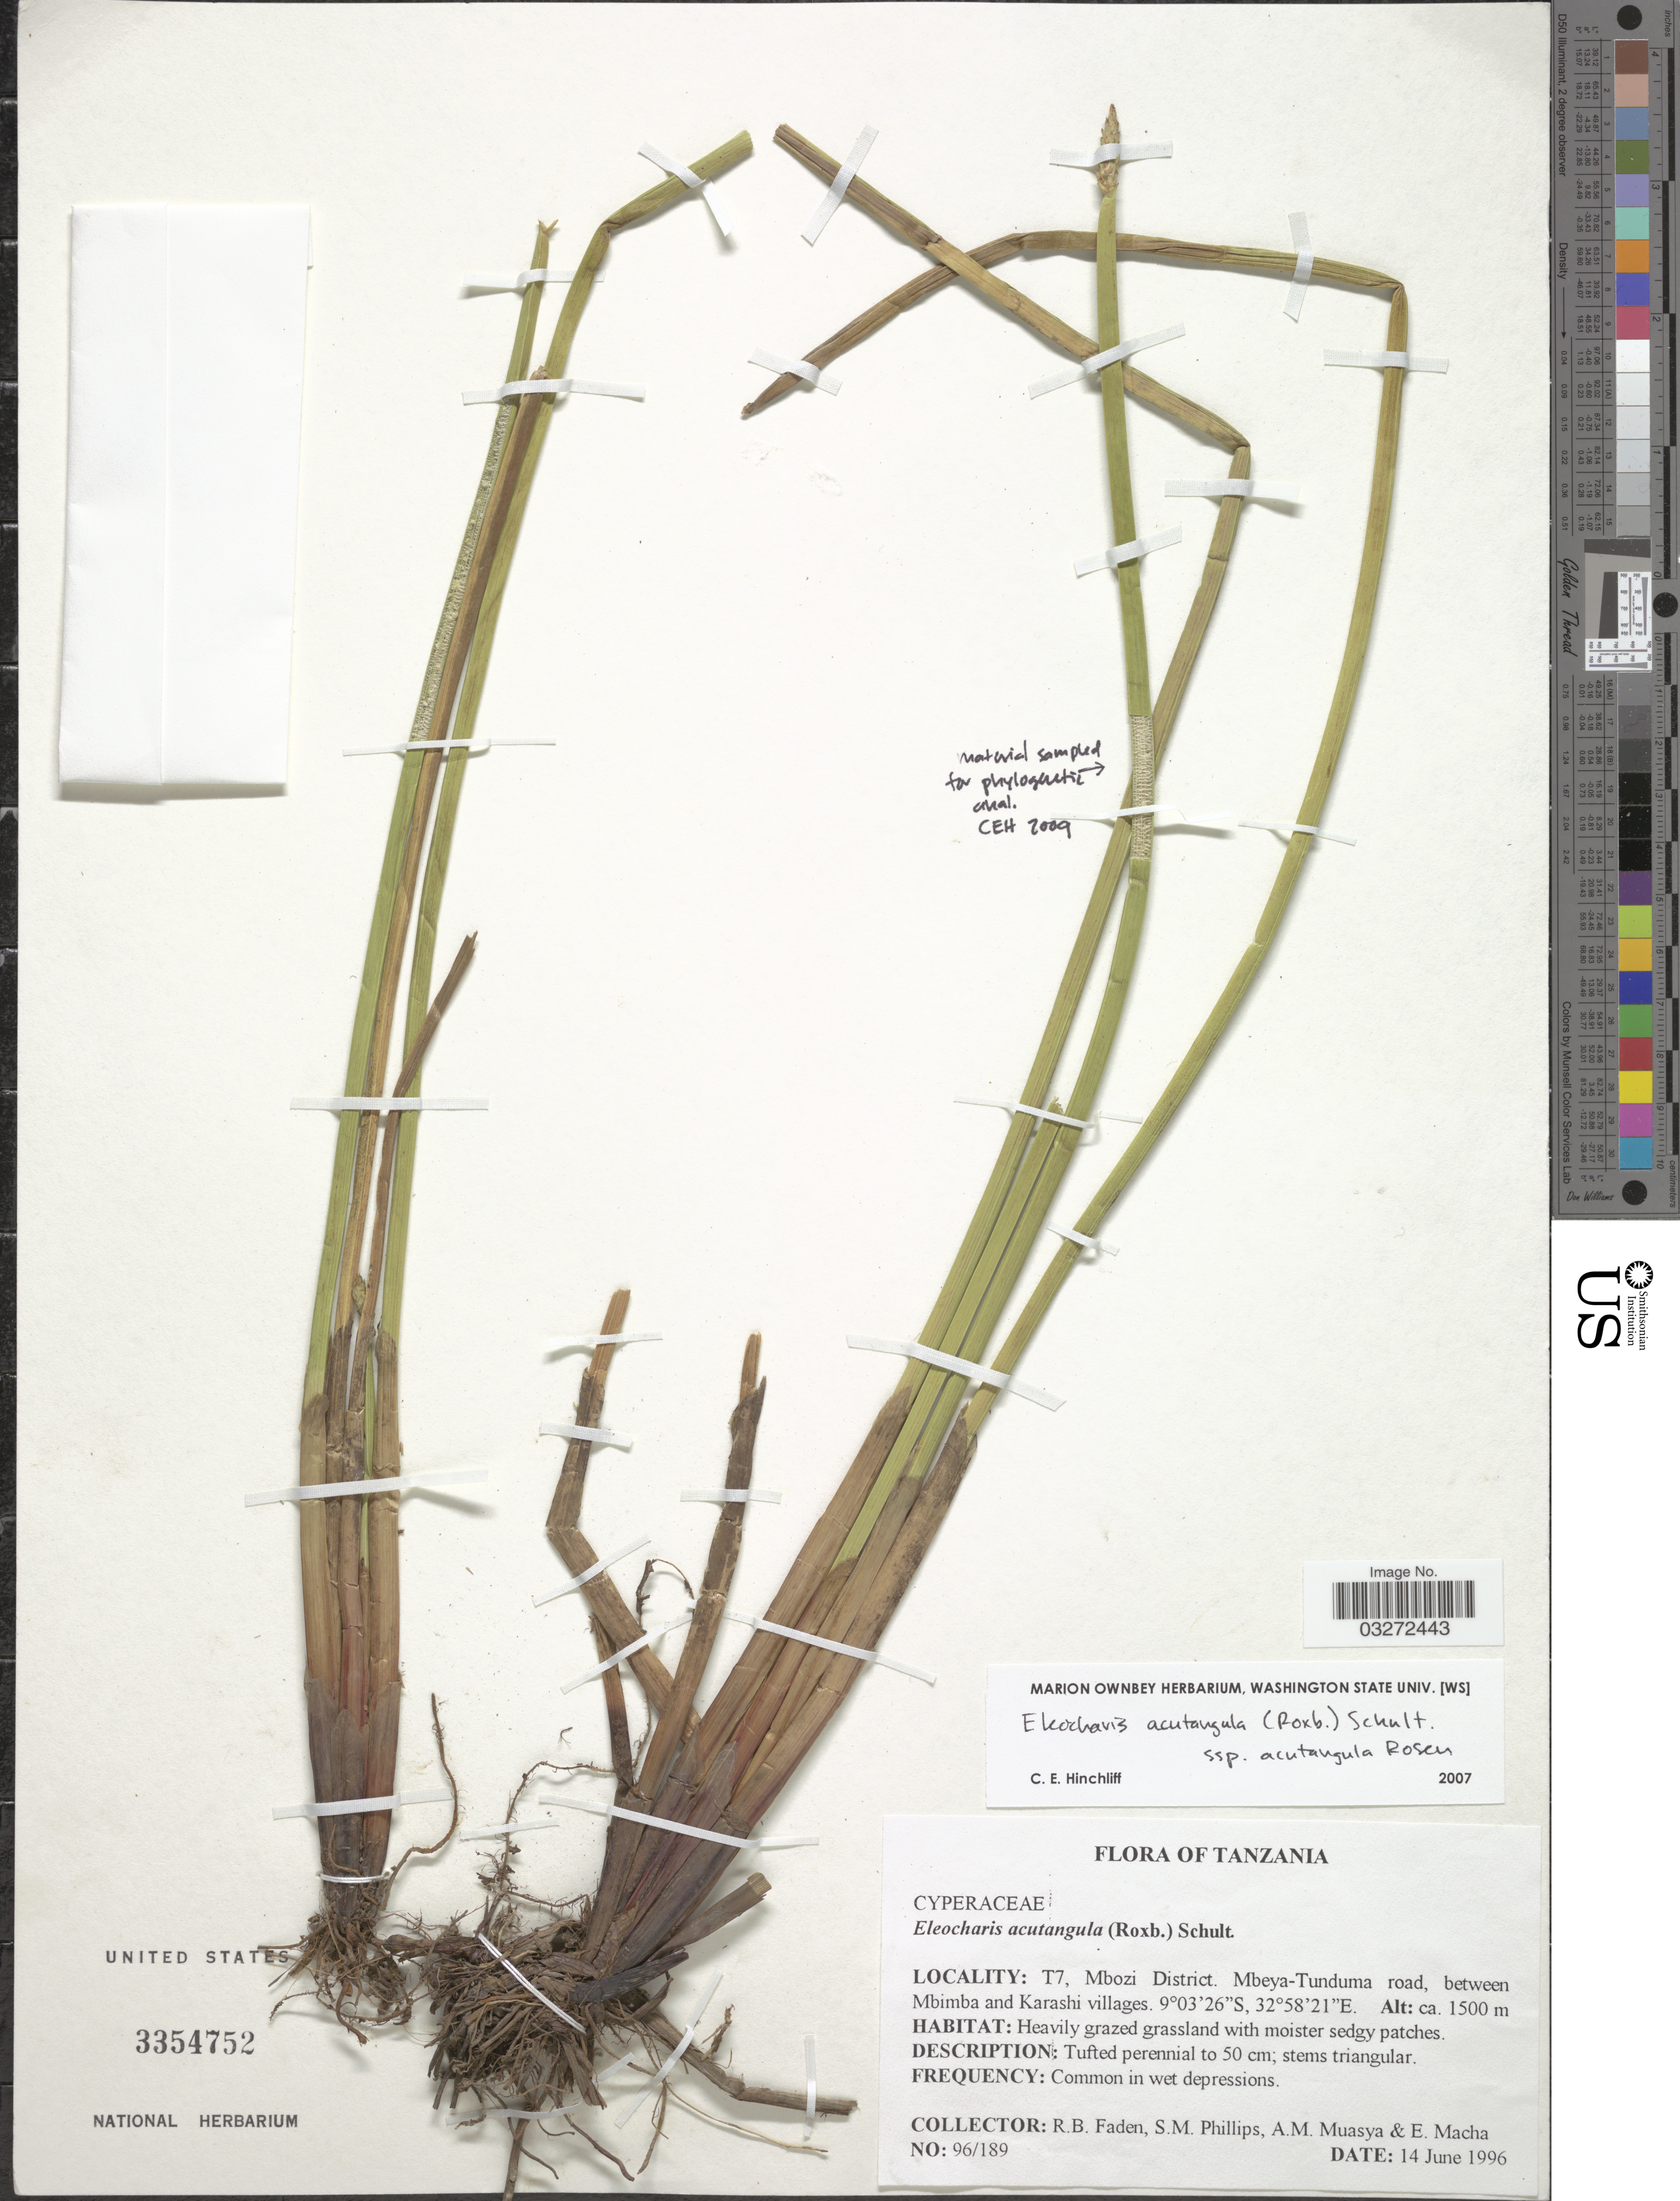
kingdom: Plantae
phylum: Tracheophyta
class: Liliopsida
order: Poales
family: Cyperaceae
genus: Eleocharis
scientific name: Eleocharis acutangula subsp. acutangula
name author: (Roxb.) Schult.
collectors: R. B. Faden, S. M. Phillips, A. Muasya & E. Macha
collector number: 96/189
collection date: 1996-06-14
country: Tanzania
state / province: Mbeya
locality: T7, Mbozi District. Mbeya-Tunduma road, between Mbimba and Karashi villages.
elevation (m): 1500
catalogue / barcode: US 3354752